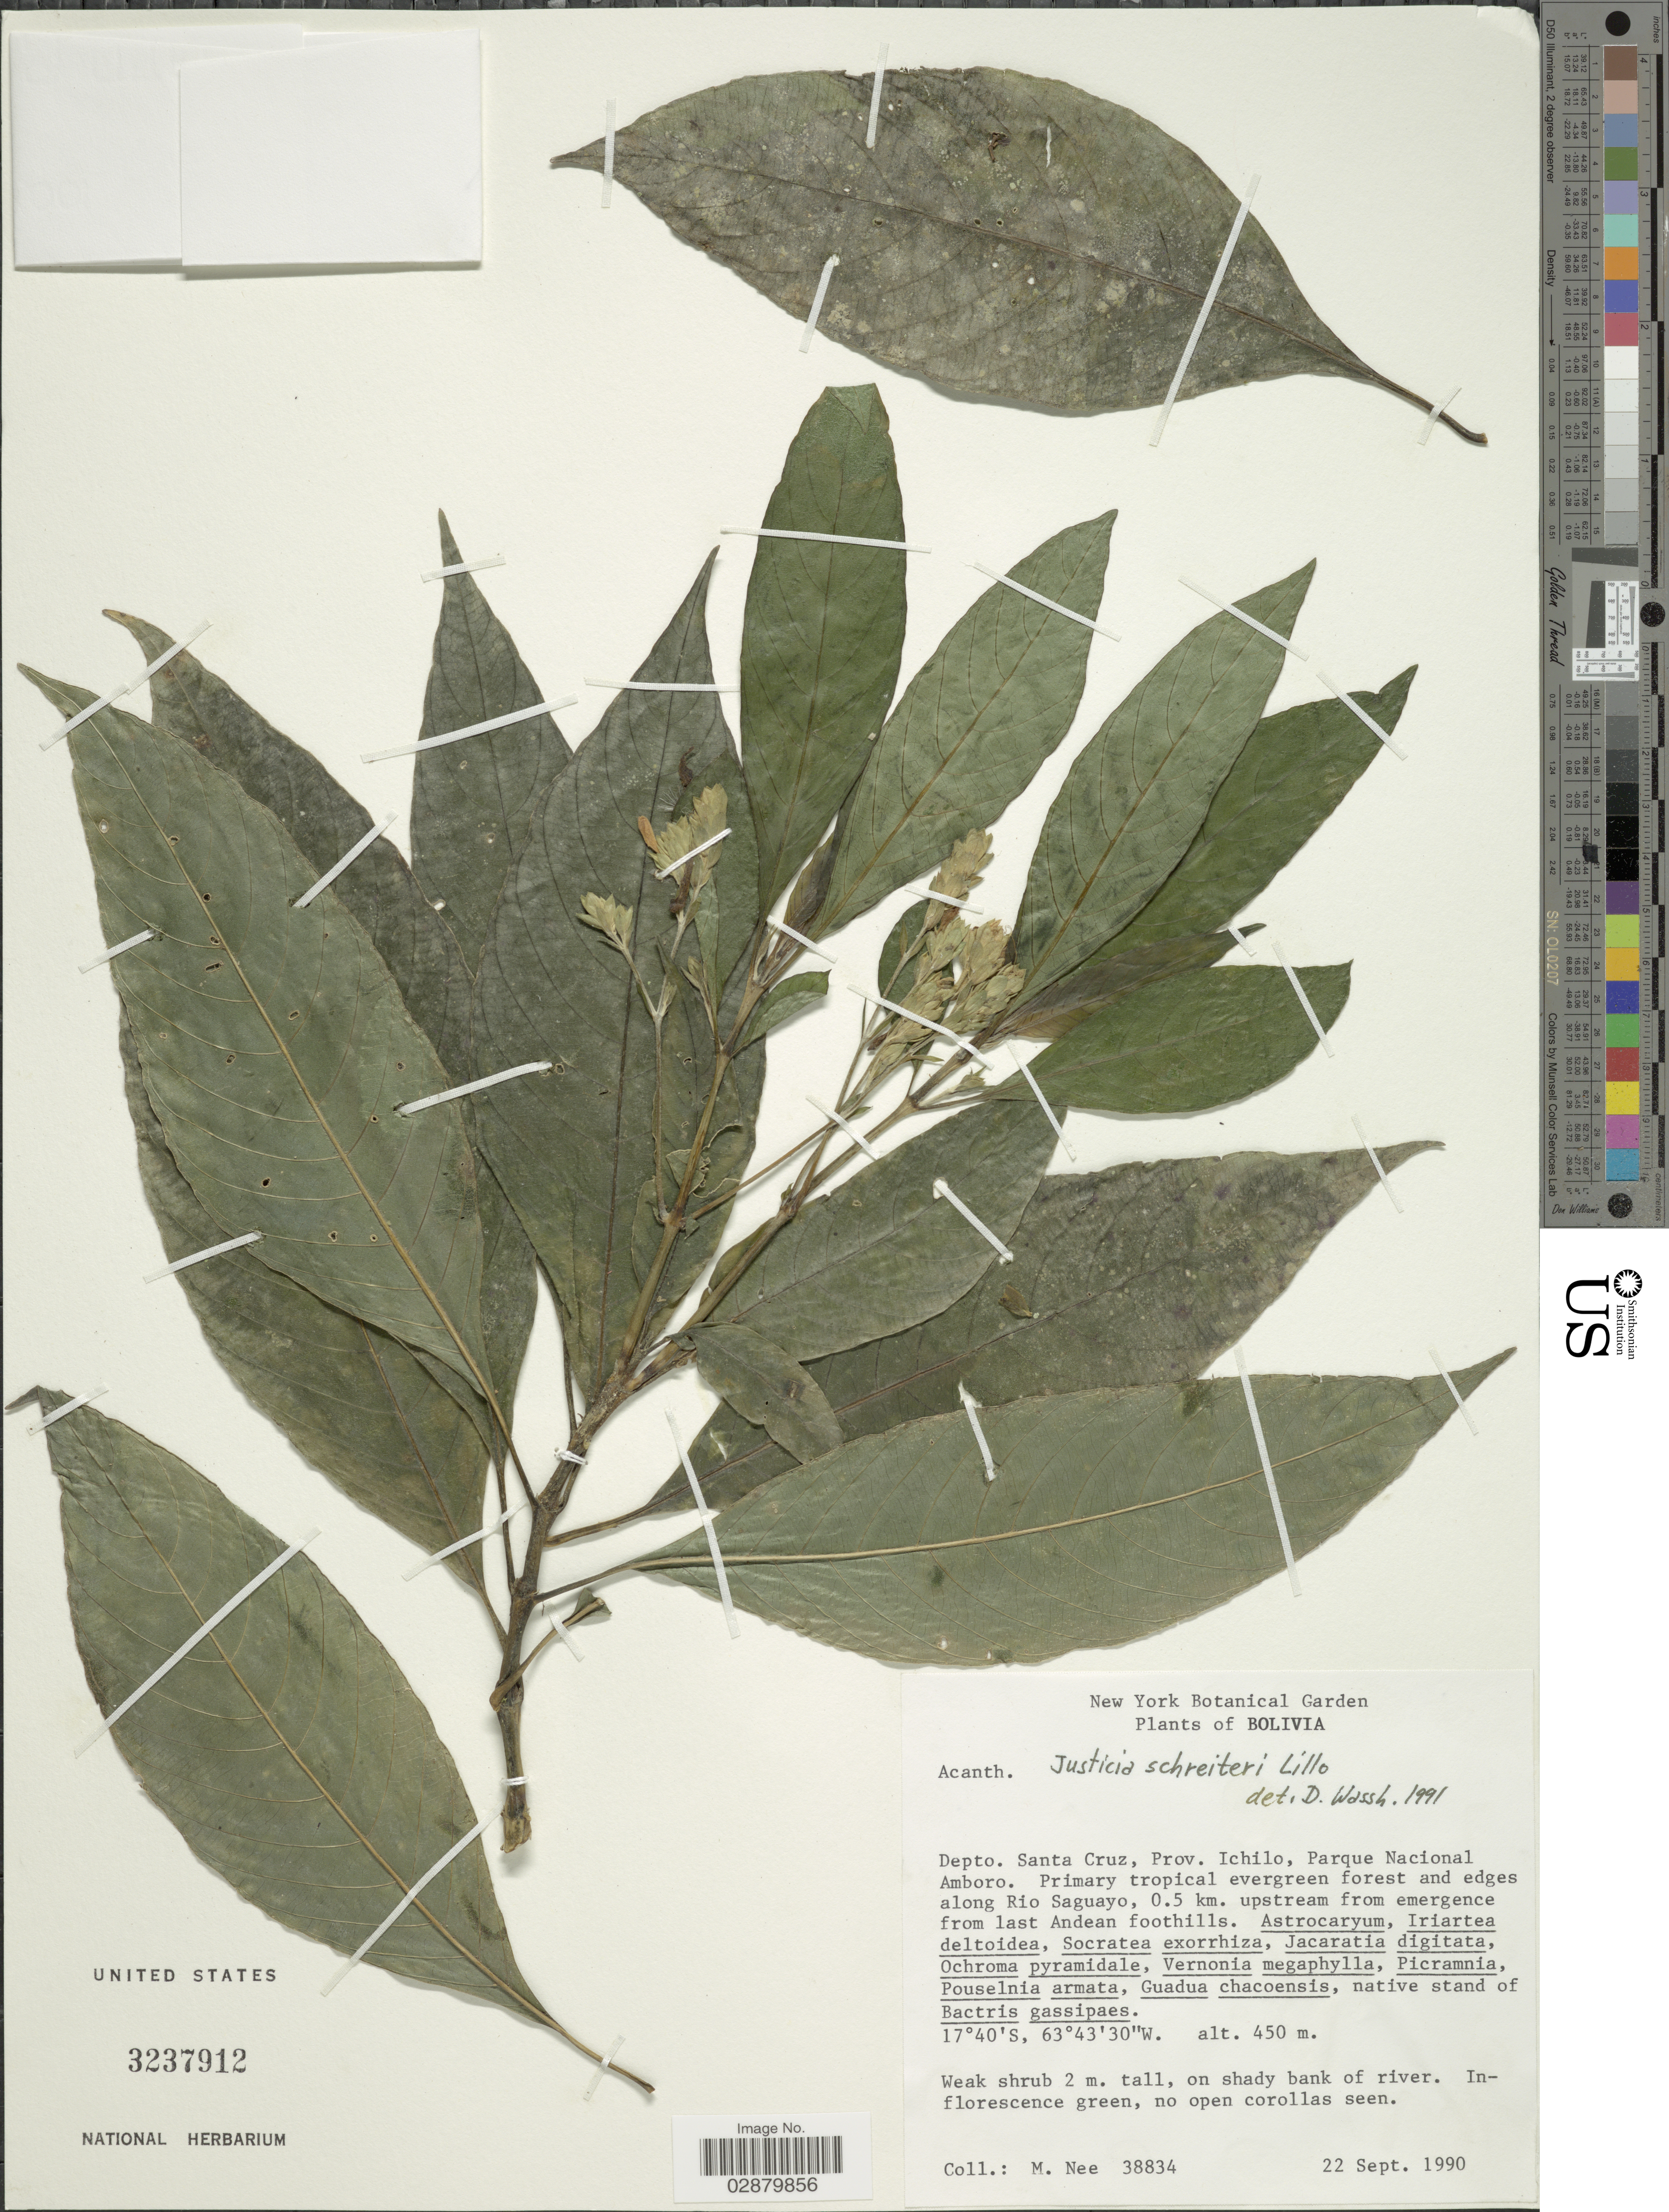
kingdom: Plantae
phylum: Tracheophyta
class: Magnoliopsida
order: Lamiales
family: Acanthaceae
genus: Justicia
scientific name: Justicia oranensis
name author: De Marco & T. Ruíz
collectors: M. Nee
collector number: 38834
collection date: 1990-09-22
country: Bolivia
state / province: Santa Cruz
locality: Depto. Santa Cruz, Prov. Ichildo, Parque Nacional Amboro. Primary tropical evergreen forest and edges along Rio Saguayo, 0.5 km. upstream from emergence from last Andean foothills.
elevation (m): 450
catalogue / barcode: US 3237912